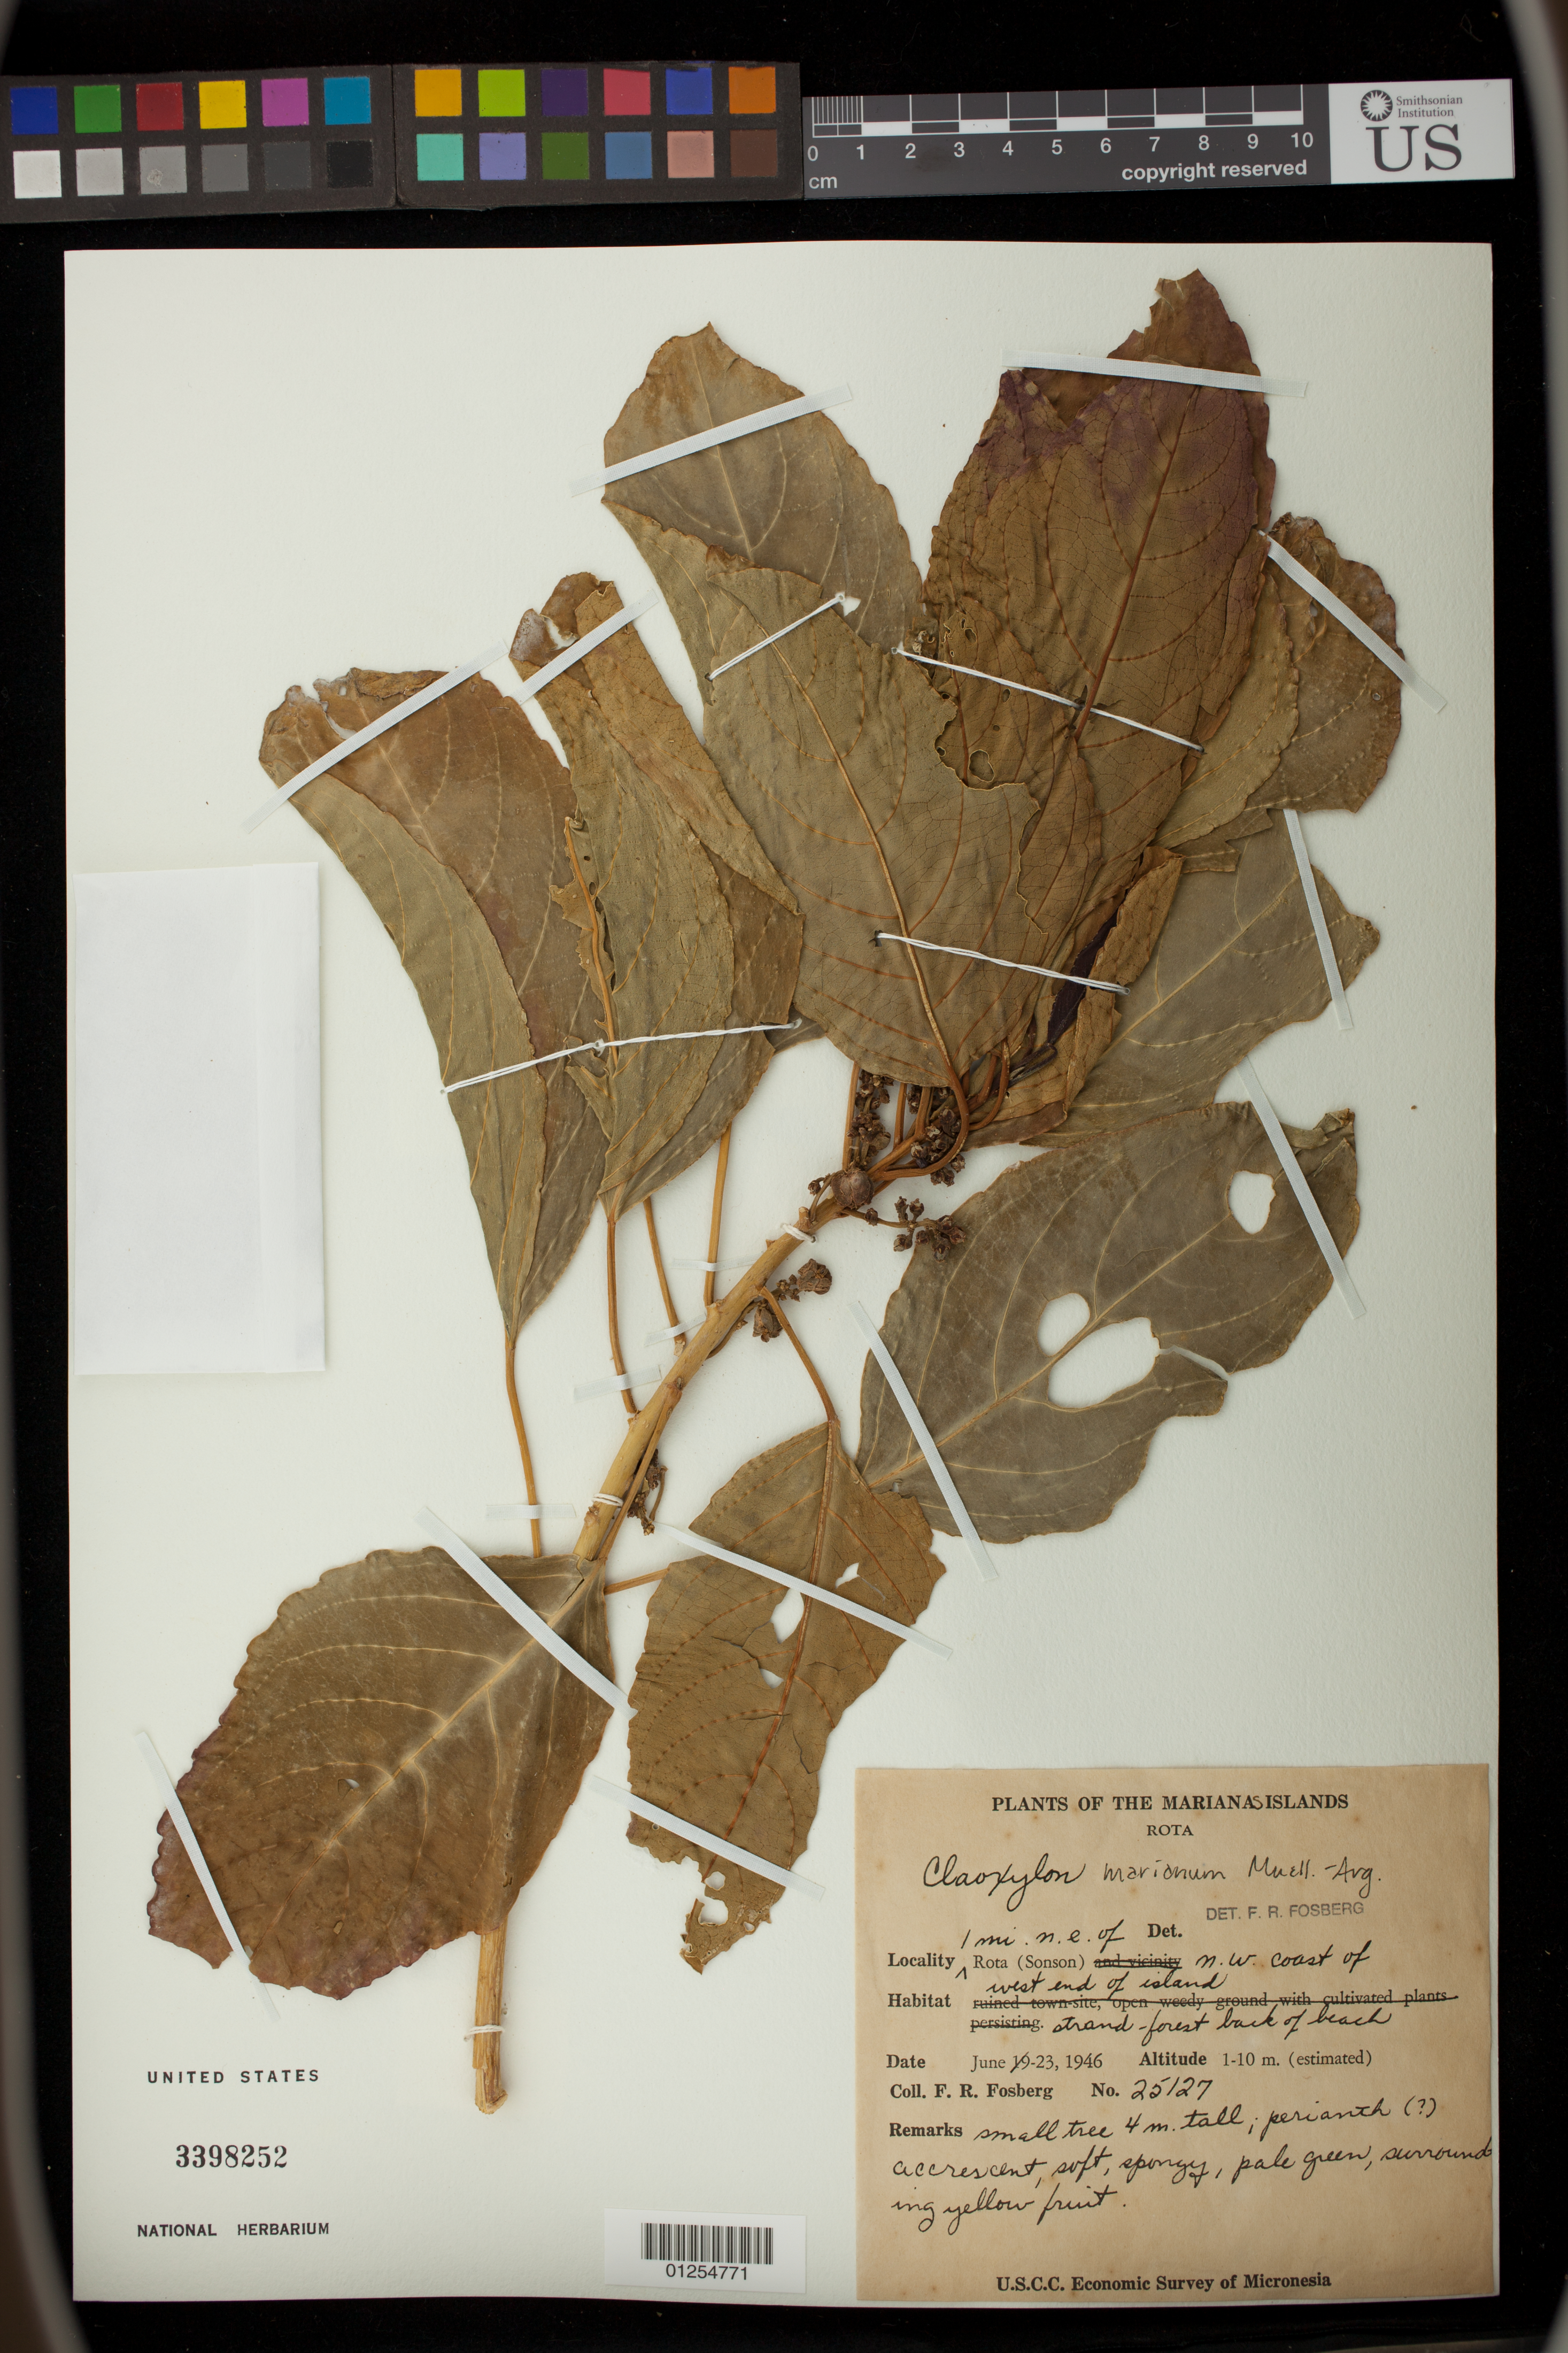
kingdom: Plantae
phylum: Tracheophyta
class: Magnoliopsida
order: Malpighiales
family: Euphorbiaceae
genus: Claoxylon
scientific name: Claoxylon marianum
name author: Müll. Arg.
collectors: F. R. Fosberg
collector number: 25127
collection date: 1946-06-23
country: Northern Mariana Islands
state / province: Rota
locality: Sonson. NW coast of west end of Island.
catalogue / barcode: US 3398252